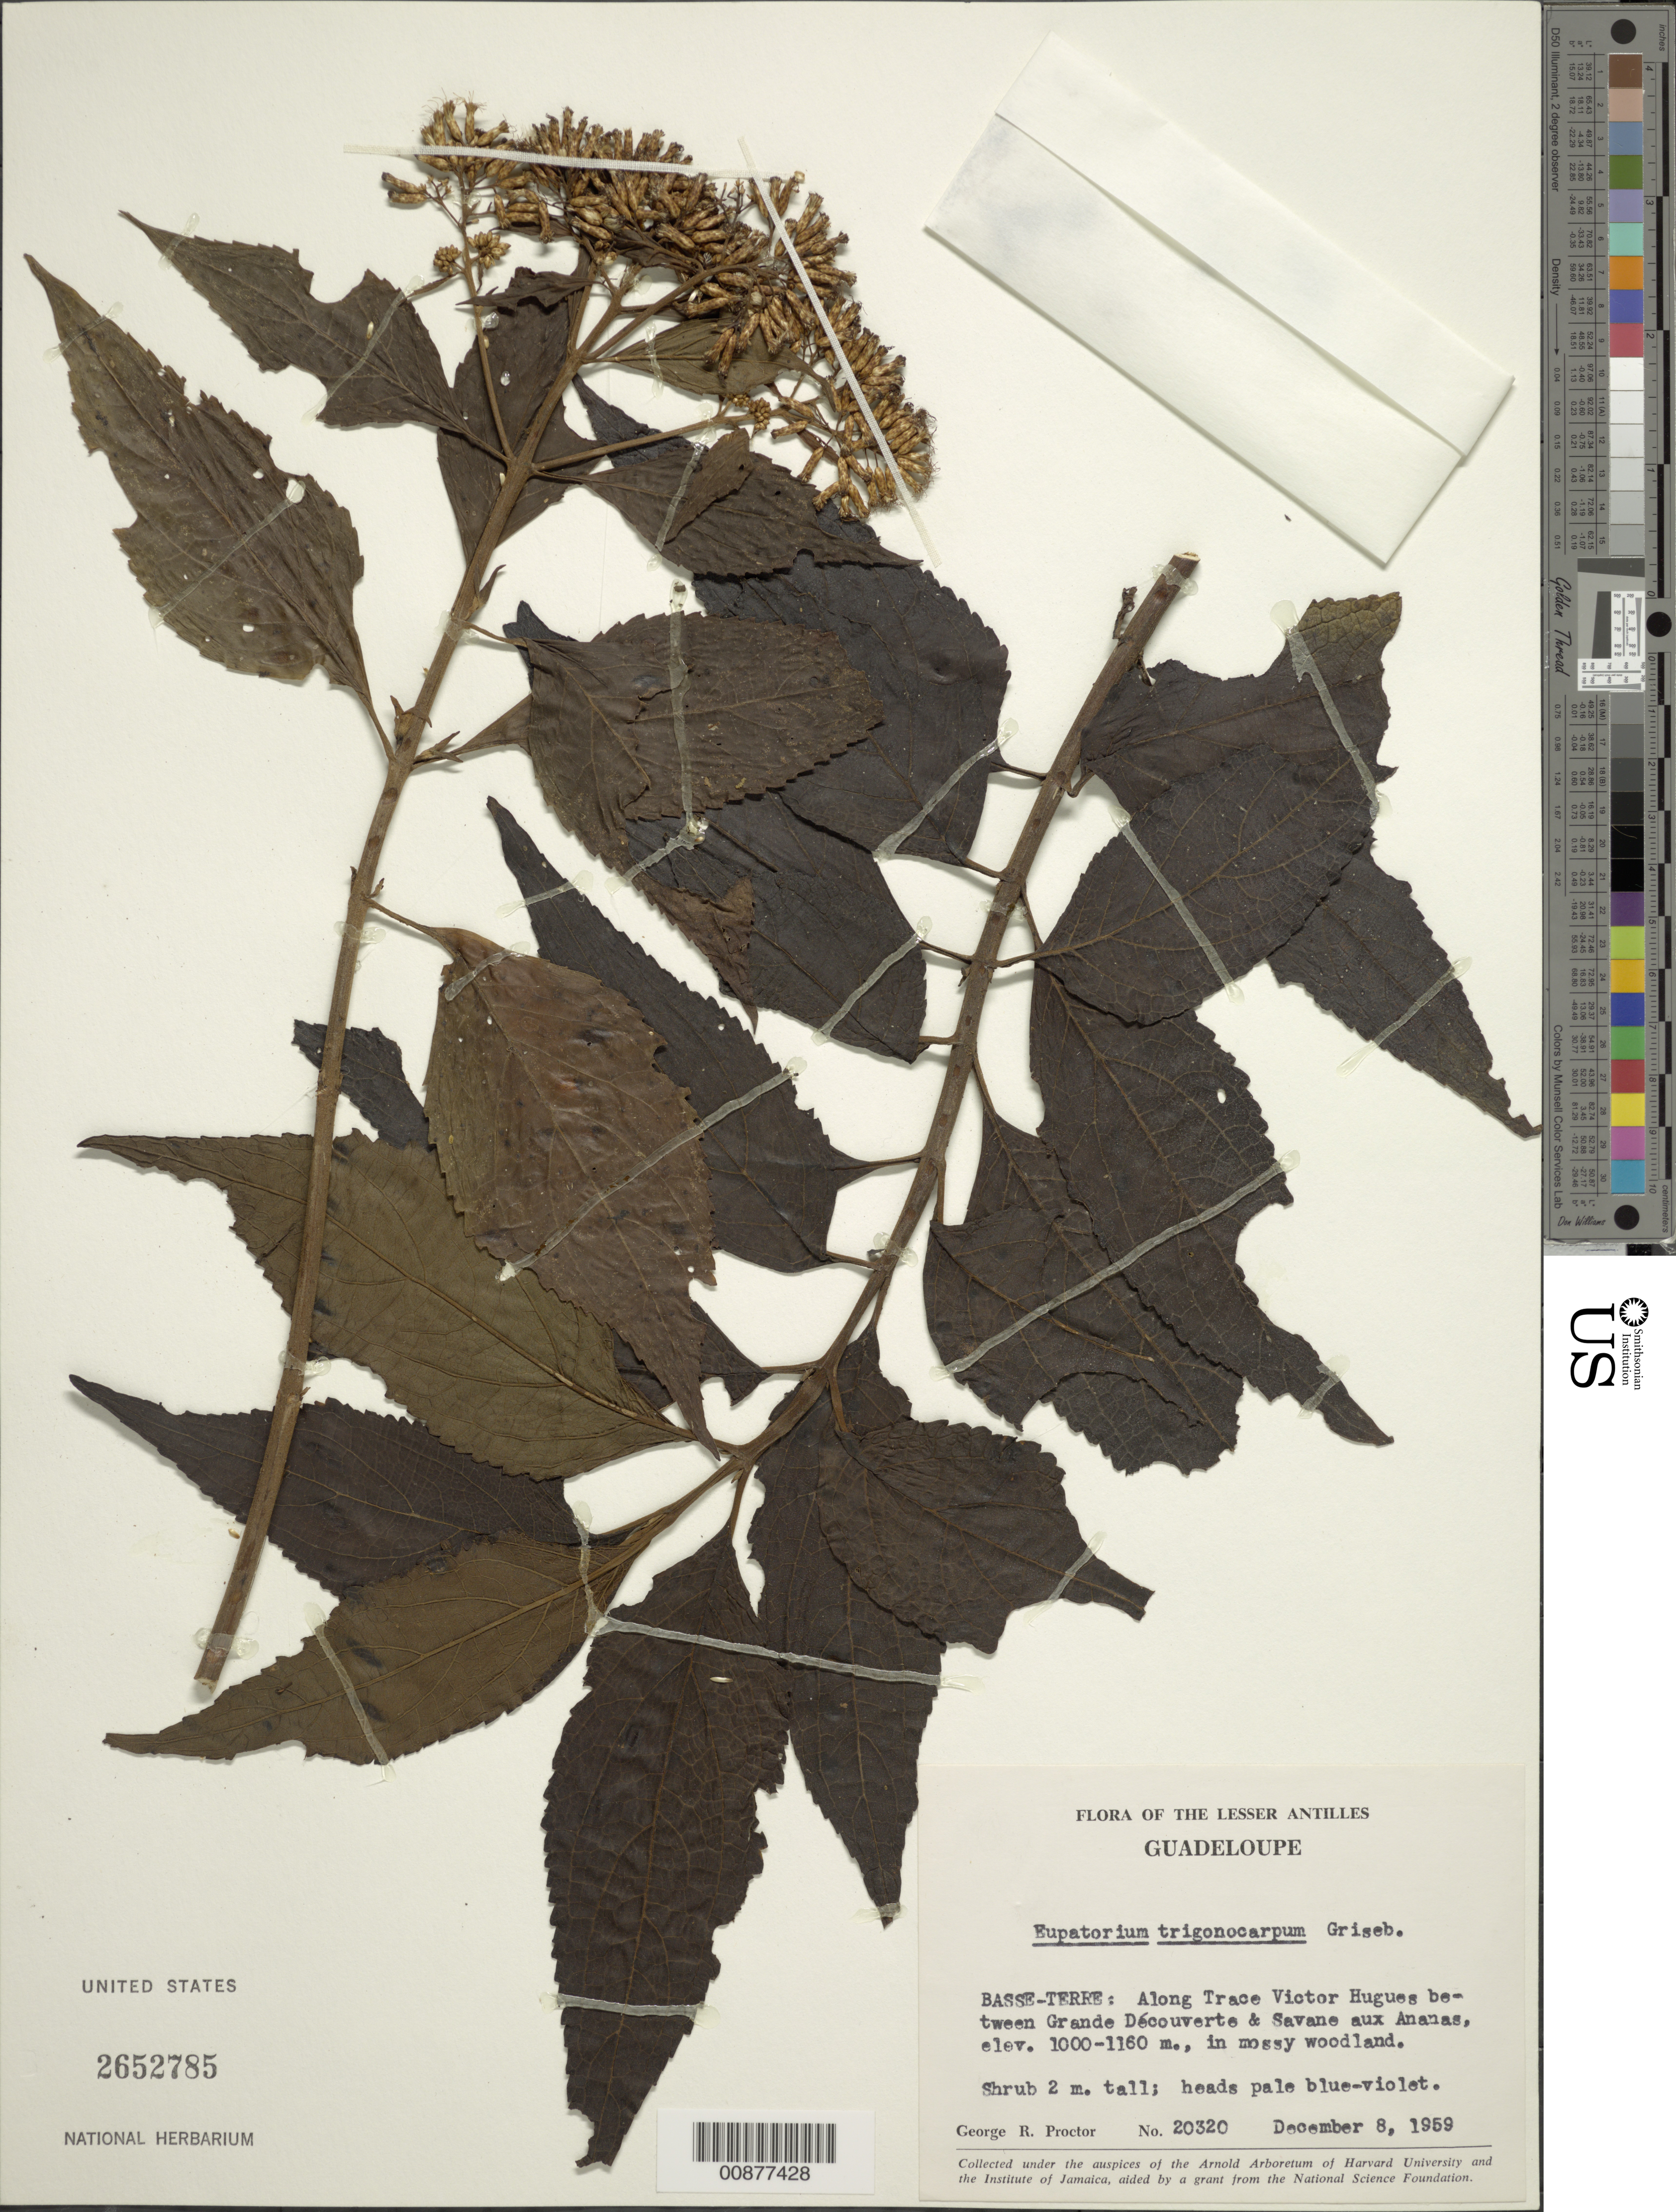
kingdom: Plantae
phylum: Tracheophyta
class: Magnoliopsida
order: Asterales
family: Asteraceae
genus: Chromolaena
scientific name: Chromolaena trigonocarpa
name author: (Griseb.) R.M. King & H. Rob.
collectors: G. R. Proctor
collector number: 20320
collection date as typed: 08 Dec 1959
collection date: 1959-12-08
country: Guadeloupe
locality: Basse-Terre: Along Trace Victor Hughes between Grande Découverte and Savane aux Ananas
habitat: In mossy woodland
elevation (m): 1000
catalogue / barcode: US 2652785